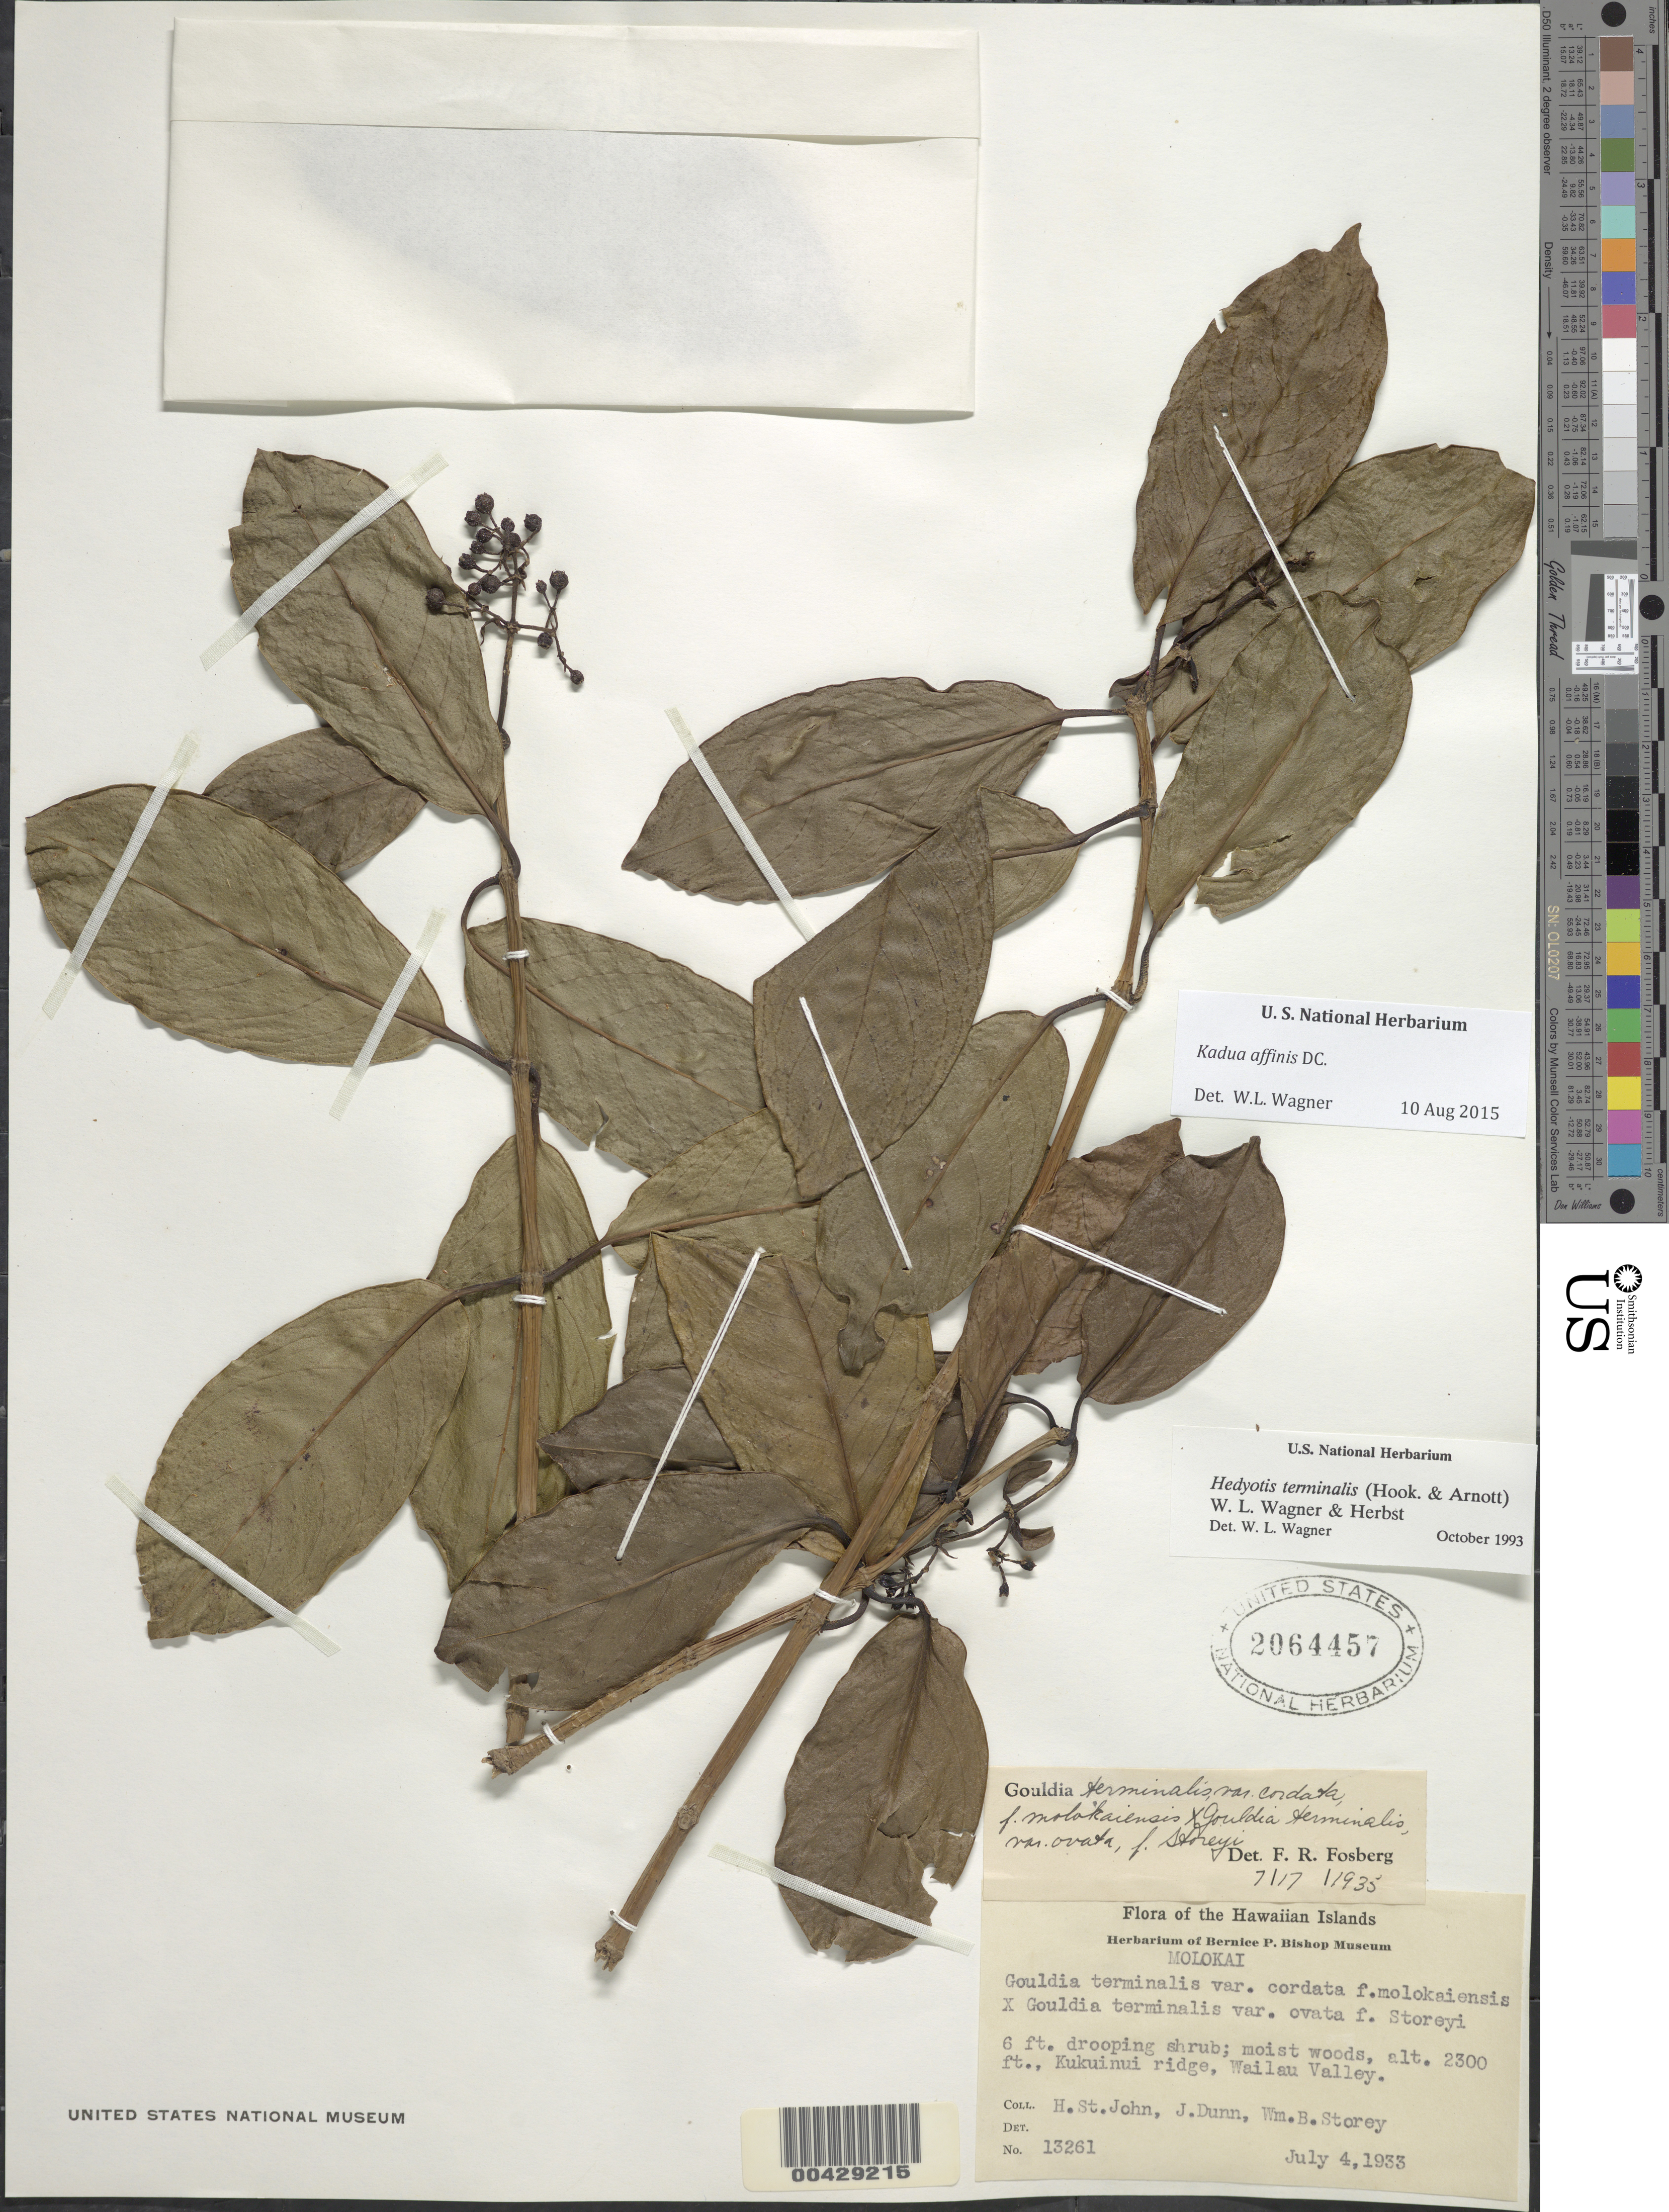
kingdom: Plantae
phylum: Tracheophyta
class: Magnoliopsida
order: Gentianales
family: Rubiaceae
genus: Kadua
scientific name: Kadua affinis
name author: DC.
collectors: H. St. John, J. Dunn & W. Storey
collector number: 13261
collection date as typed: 4 Jul 1933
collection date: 1933-07-04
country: United States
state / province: Hawaii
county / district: Maui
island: Moloka'i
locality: Kukuinui ridge, Wailau Valley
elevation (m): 701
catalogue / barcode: US 2064457